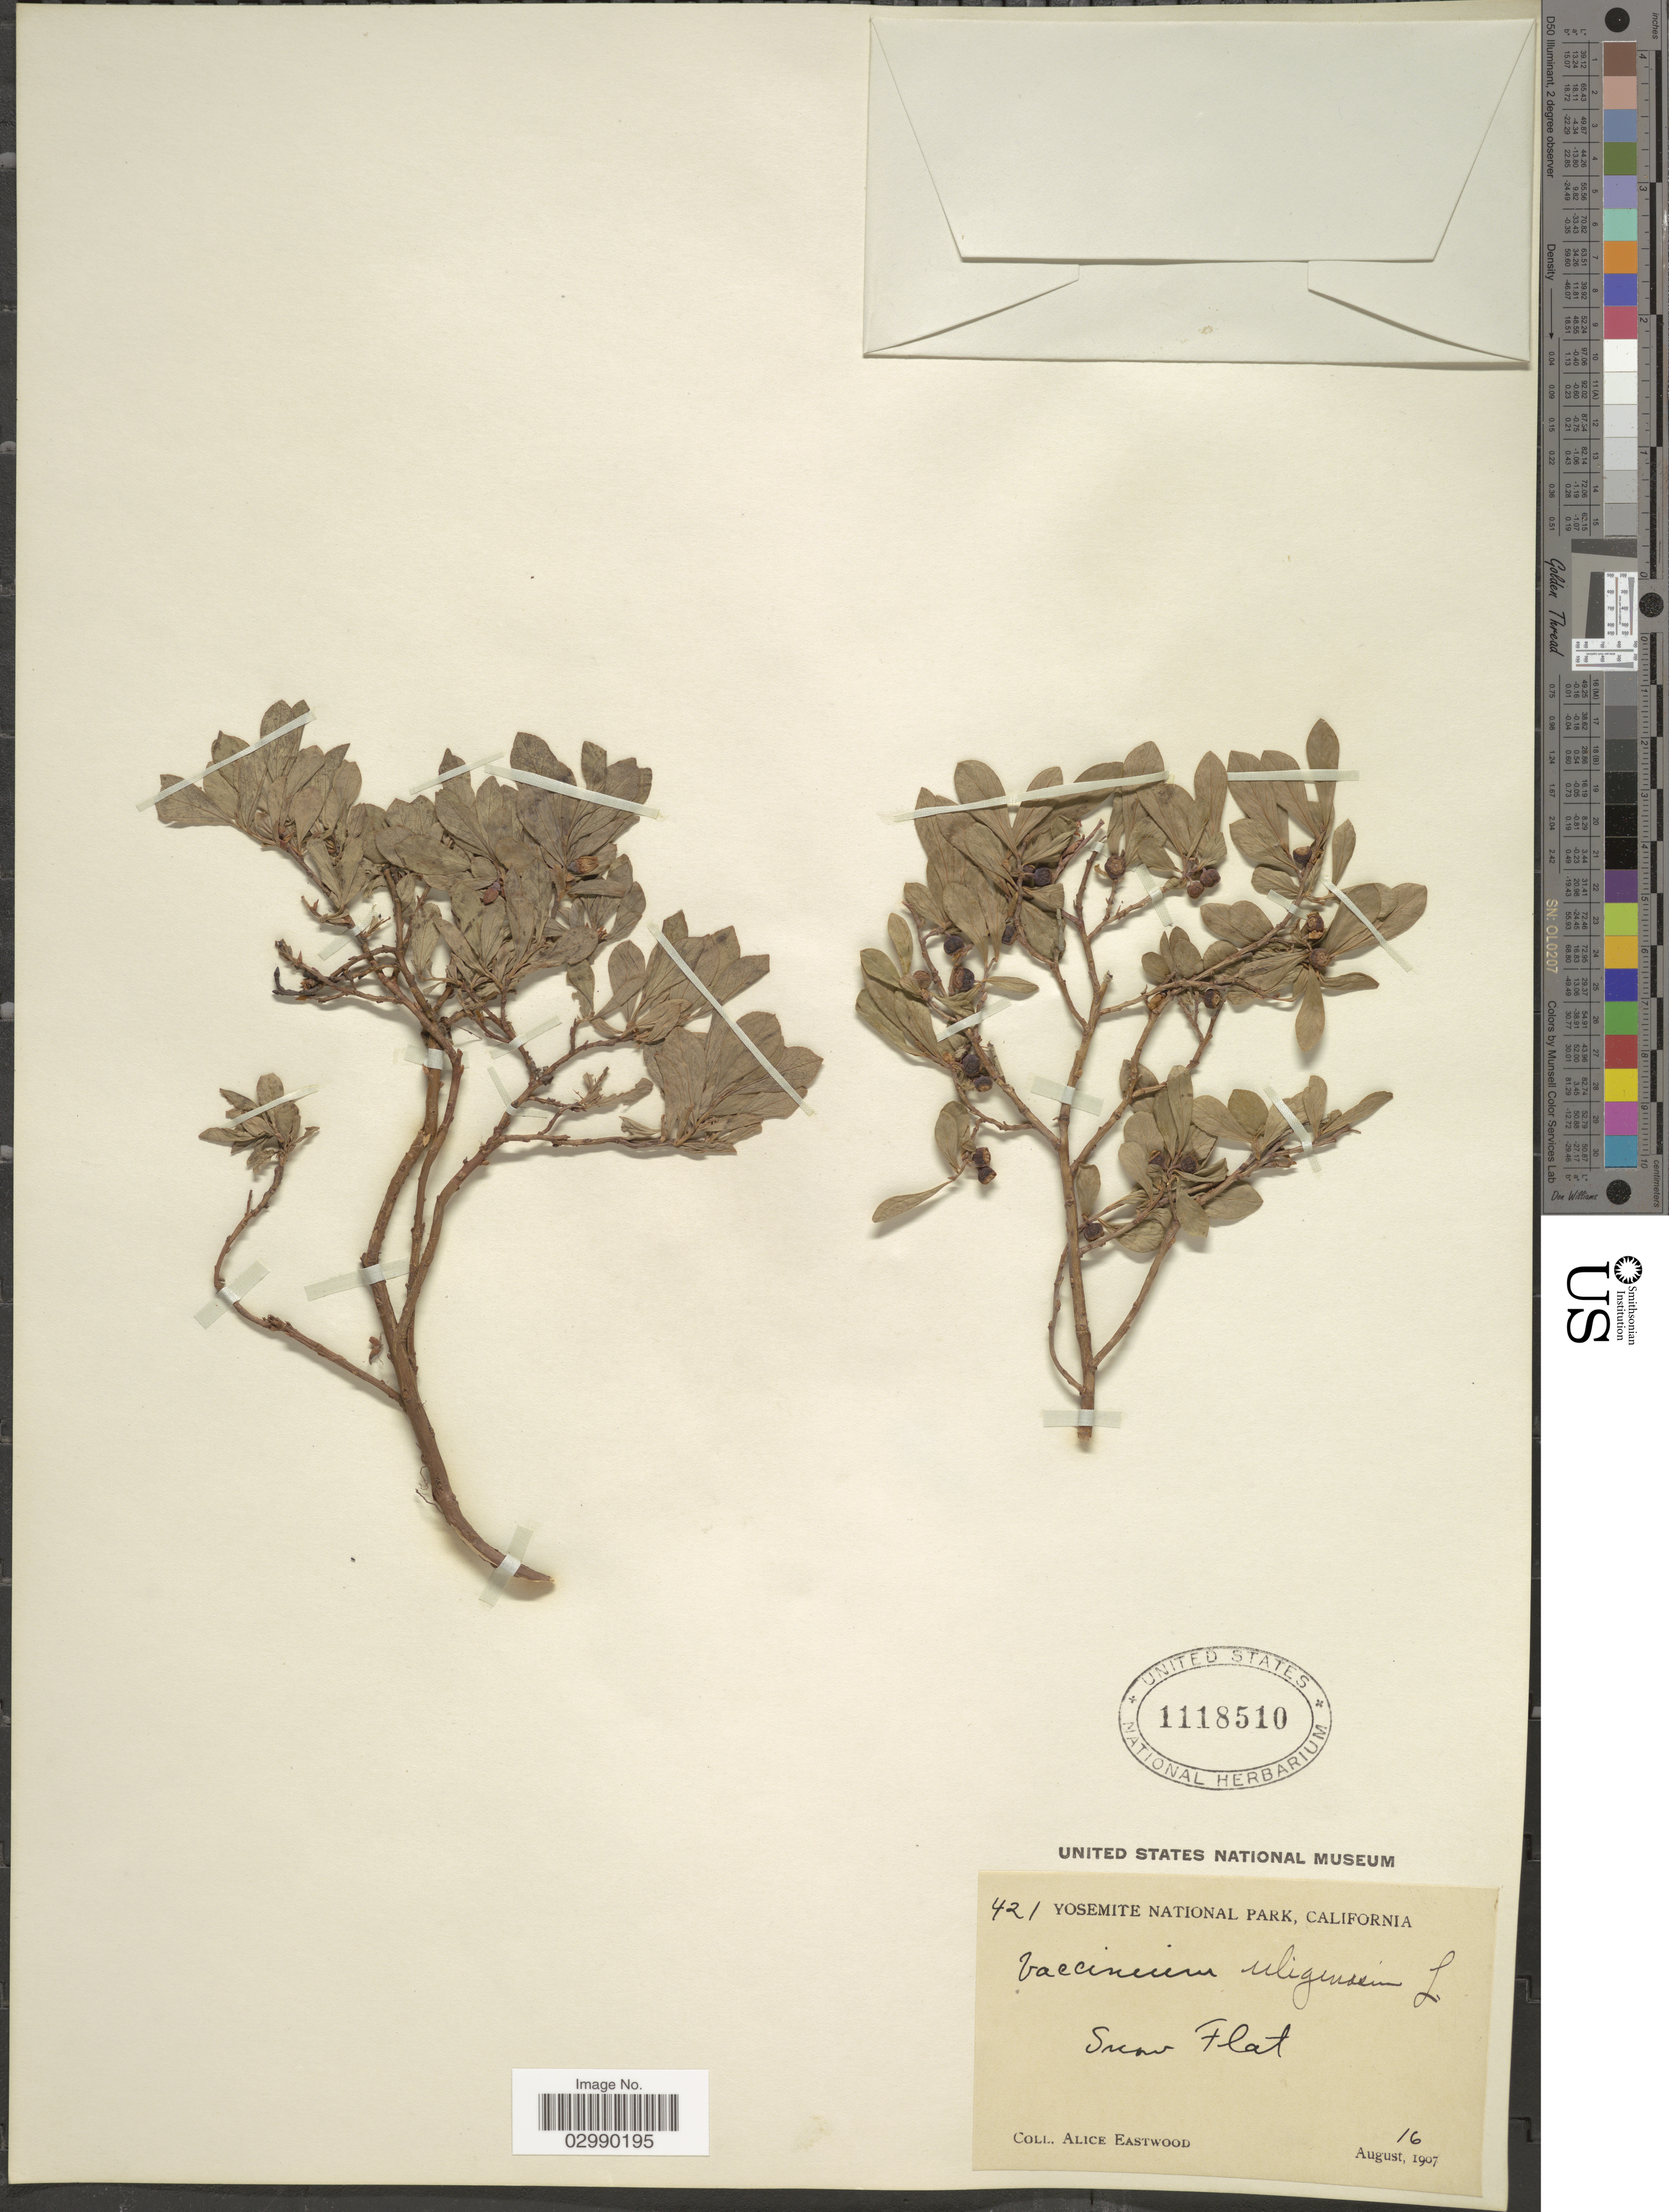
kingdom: Plantae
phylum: Tracheophyta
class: Magnoliopsida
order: Ericales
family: Ericaceae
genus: Vaccinium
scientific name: Vaccinium uliginosum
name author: L.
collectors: A. Eastwood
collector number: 421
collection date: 1907-08-16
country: United States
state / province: California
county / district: Mariposa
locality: Yosemite National Park, Snow Flat.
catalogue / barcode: US 1118510